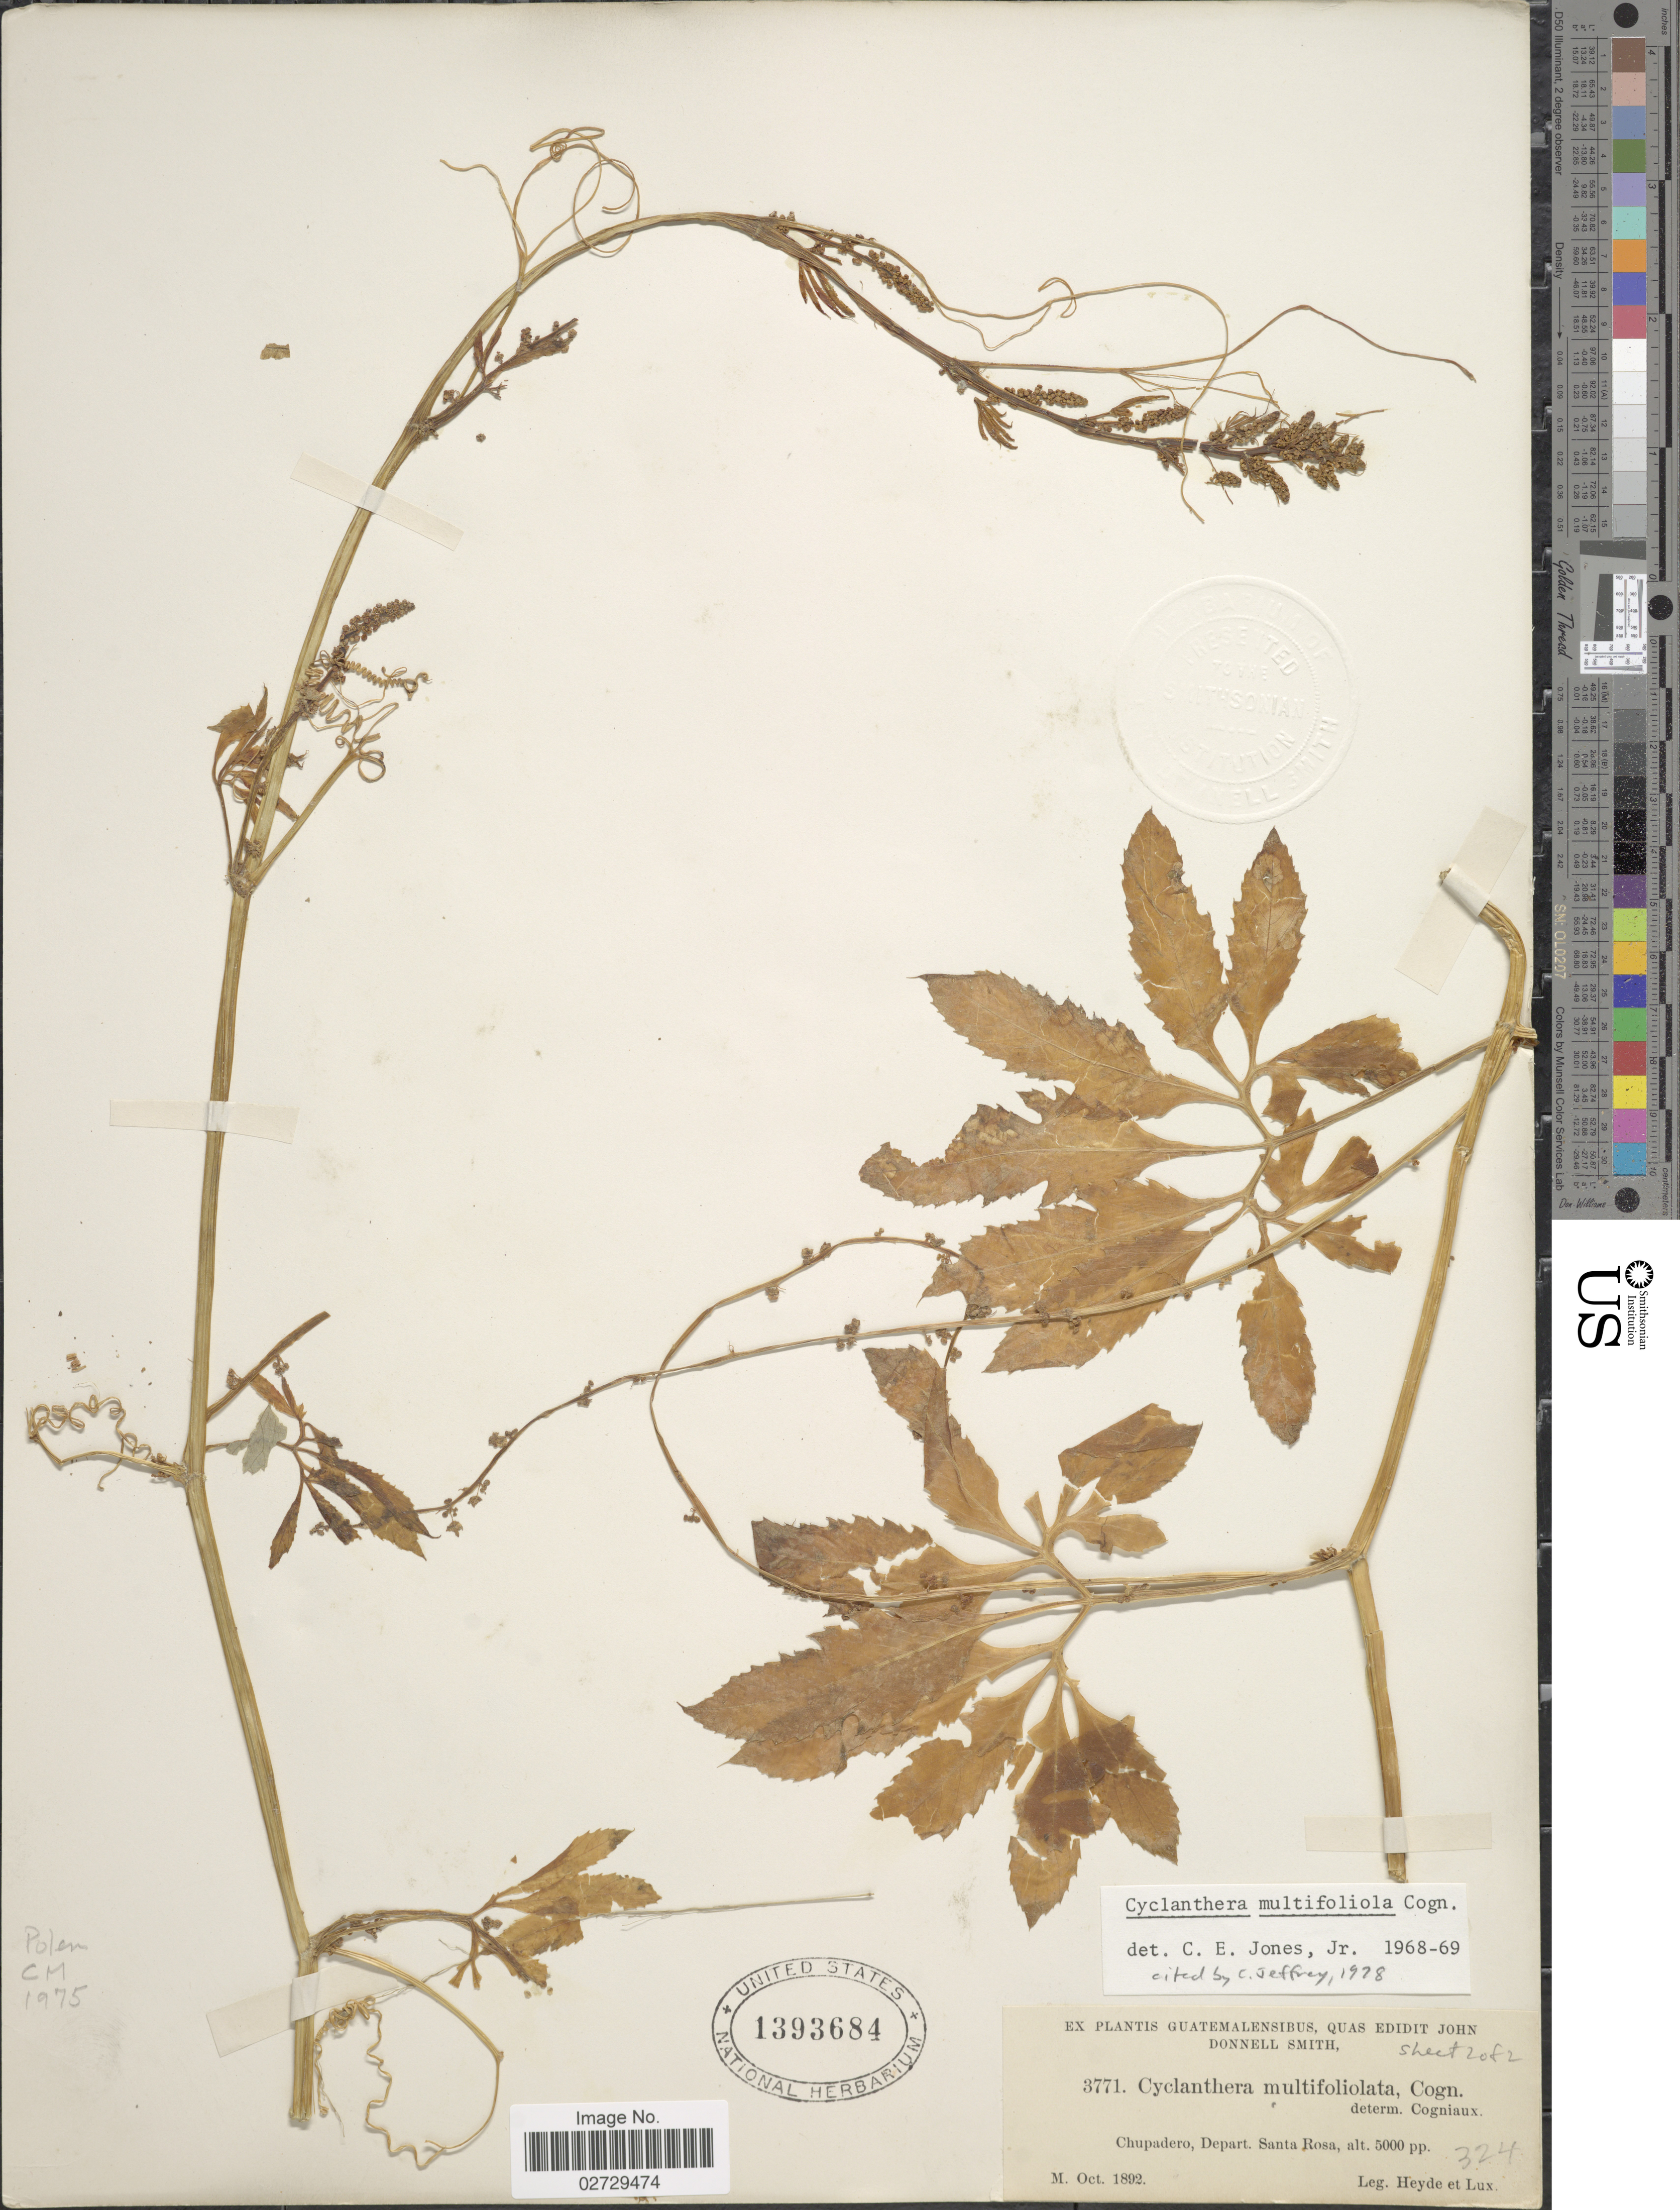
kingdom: Plantae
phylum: Tracheophyta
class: Magnoliopsida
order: Cucurbitales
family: Cucurbitaceae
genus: Cyclanthera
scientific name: Cyclanthera multifoliolata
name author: Cogn.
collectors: Heyde & Lux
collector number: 3771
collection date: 1892-10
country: Guatemala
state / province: Santa Rosa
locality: Chupadero, Depart. Santa Rosa.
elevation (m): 1524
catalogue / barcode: US 1393684